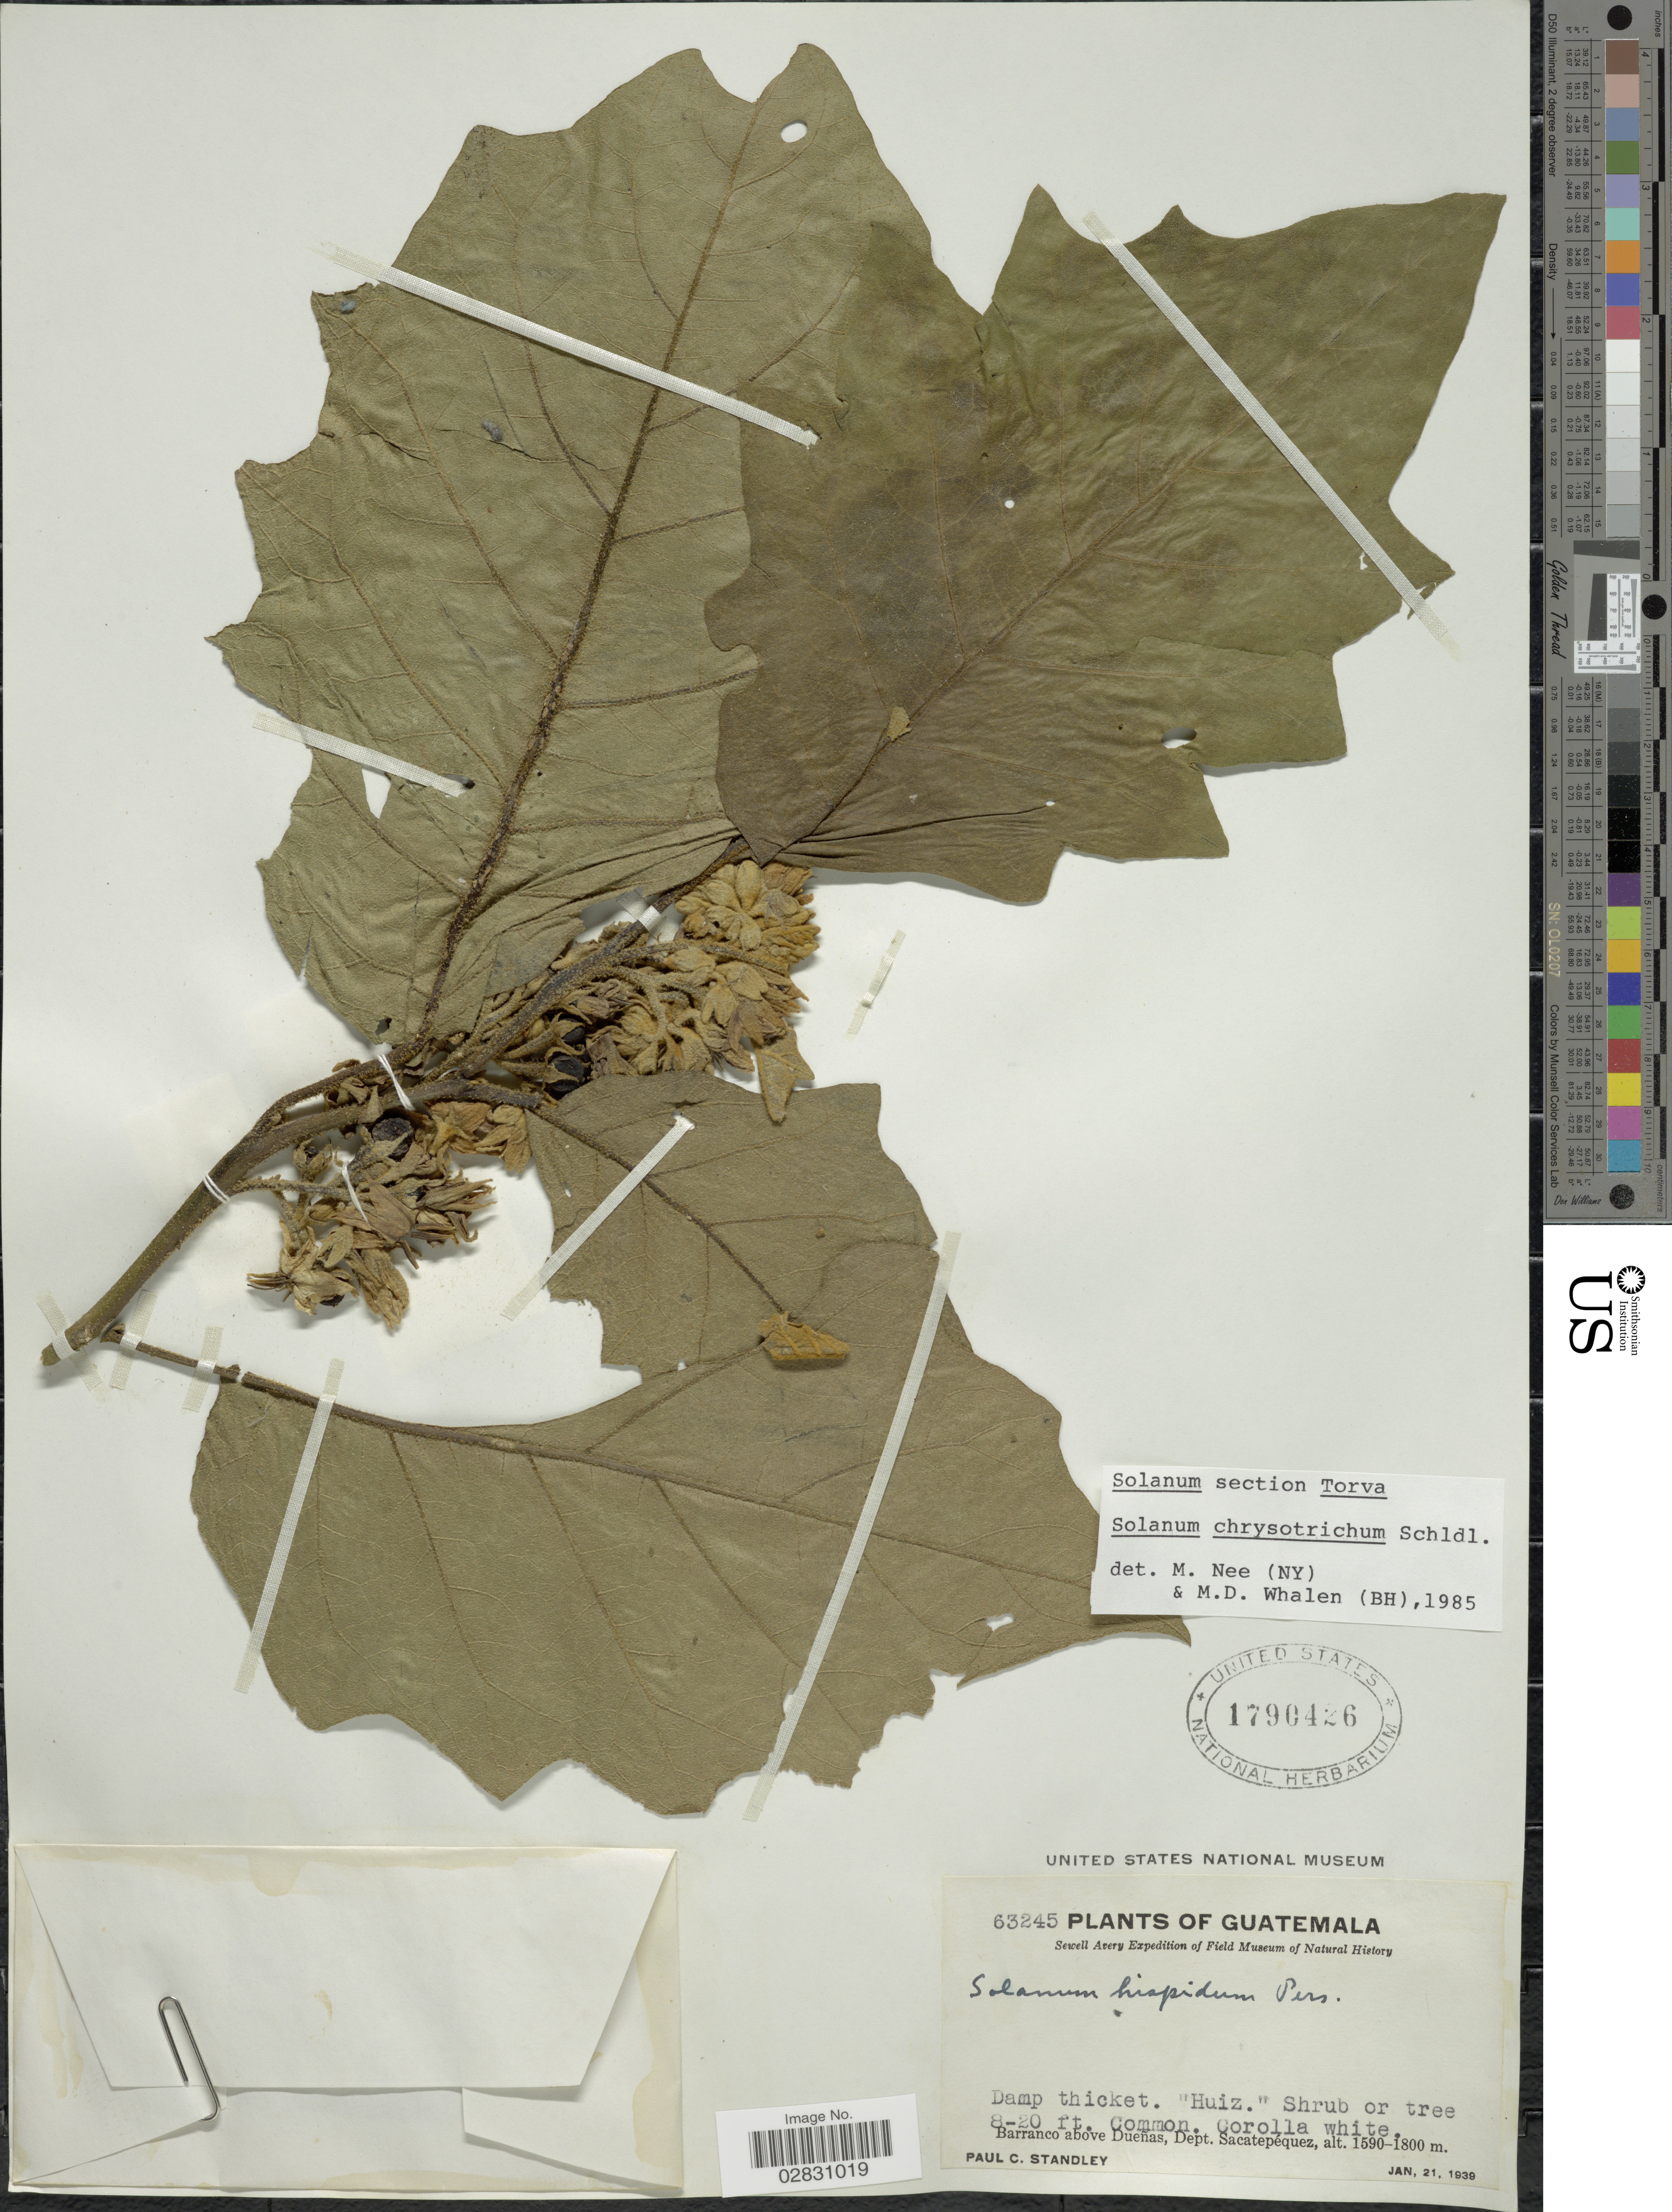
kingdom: Plantae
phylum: Tracheophyta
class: Magnoliopsida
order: Solanales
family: Solanaceae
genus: Solanum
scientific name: Solanum chrysotrichum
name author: Schltdl.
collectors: P. C. Standley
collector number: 63245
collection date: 1939-01-21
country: Guatemala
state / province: Sacatepéquez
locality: Barranco above Dueñas, Dept. Sacatepéquez.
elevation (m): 1590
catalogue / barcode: US 1790426